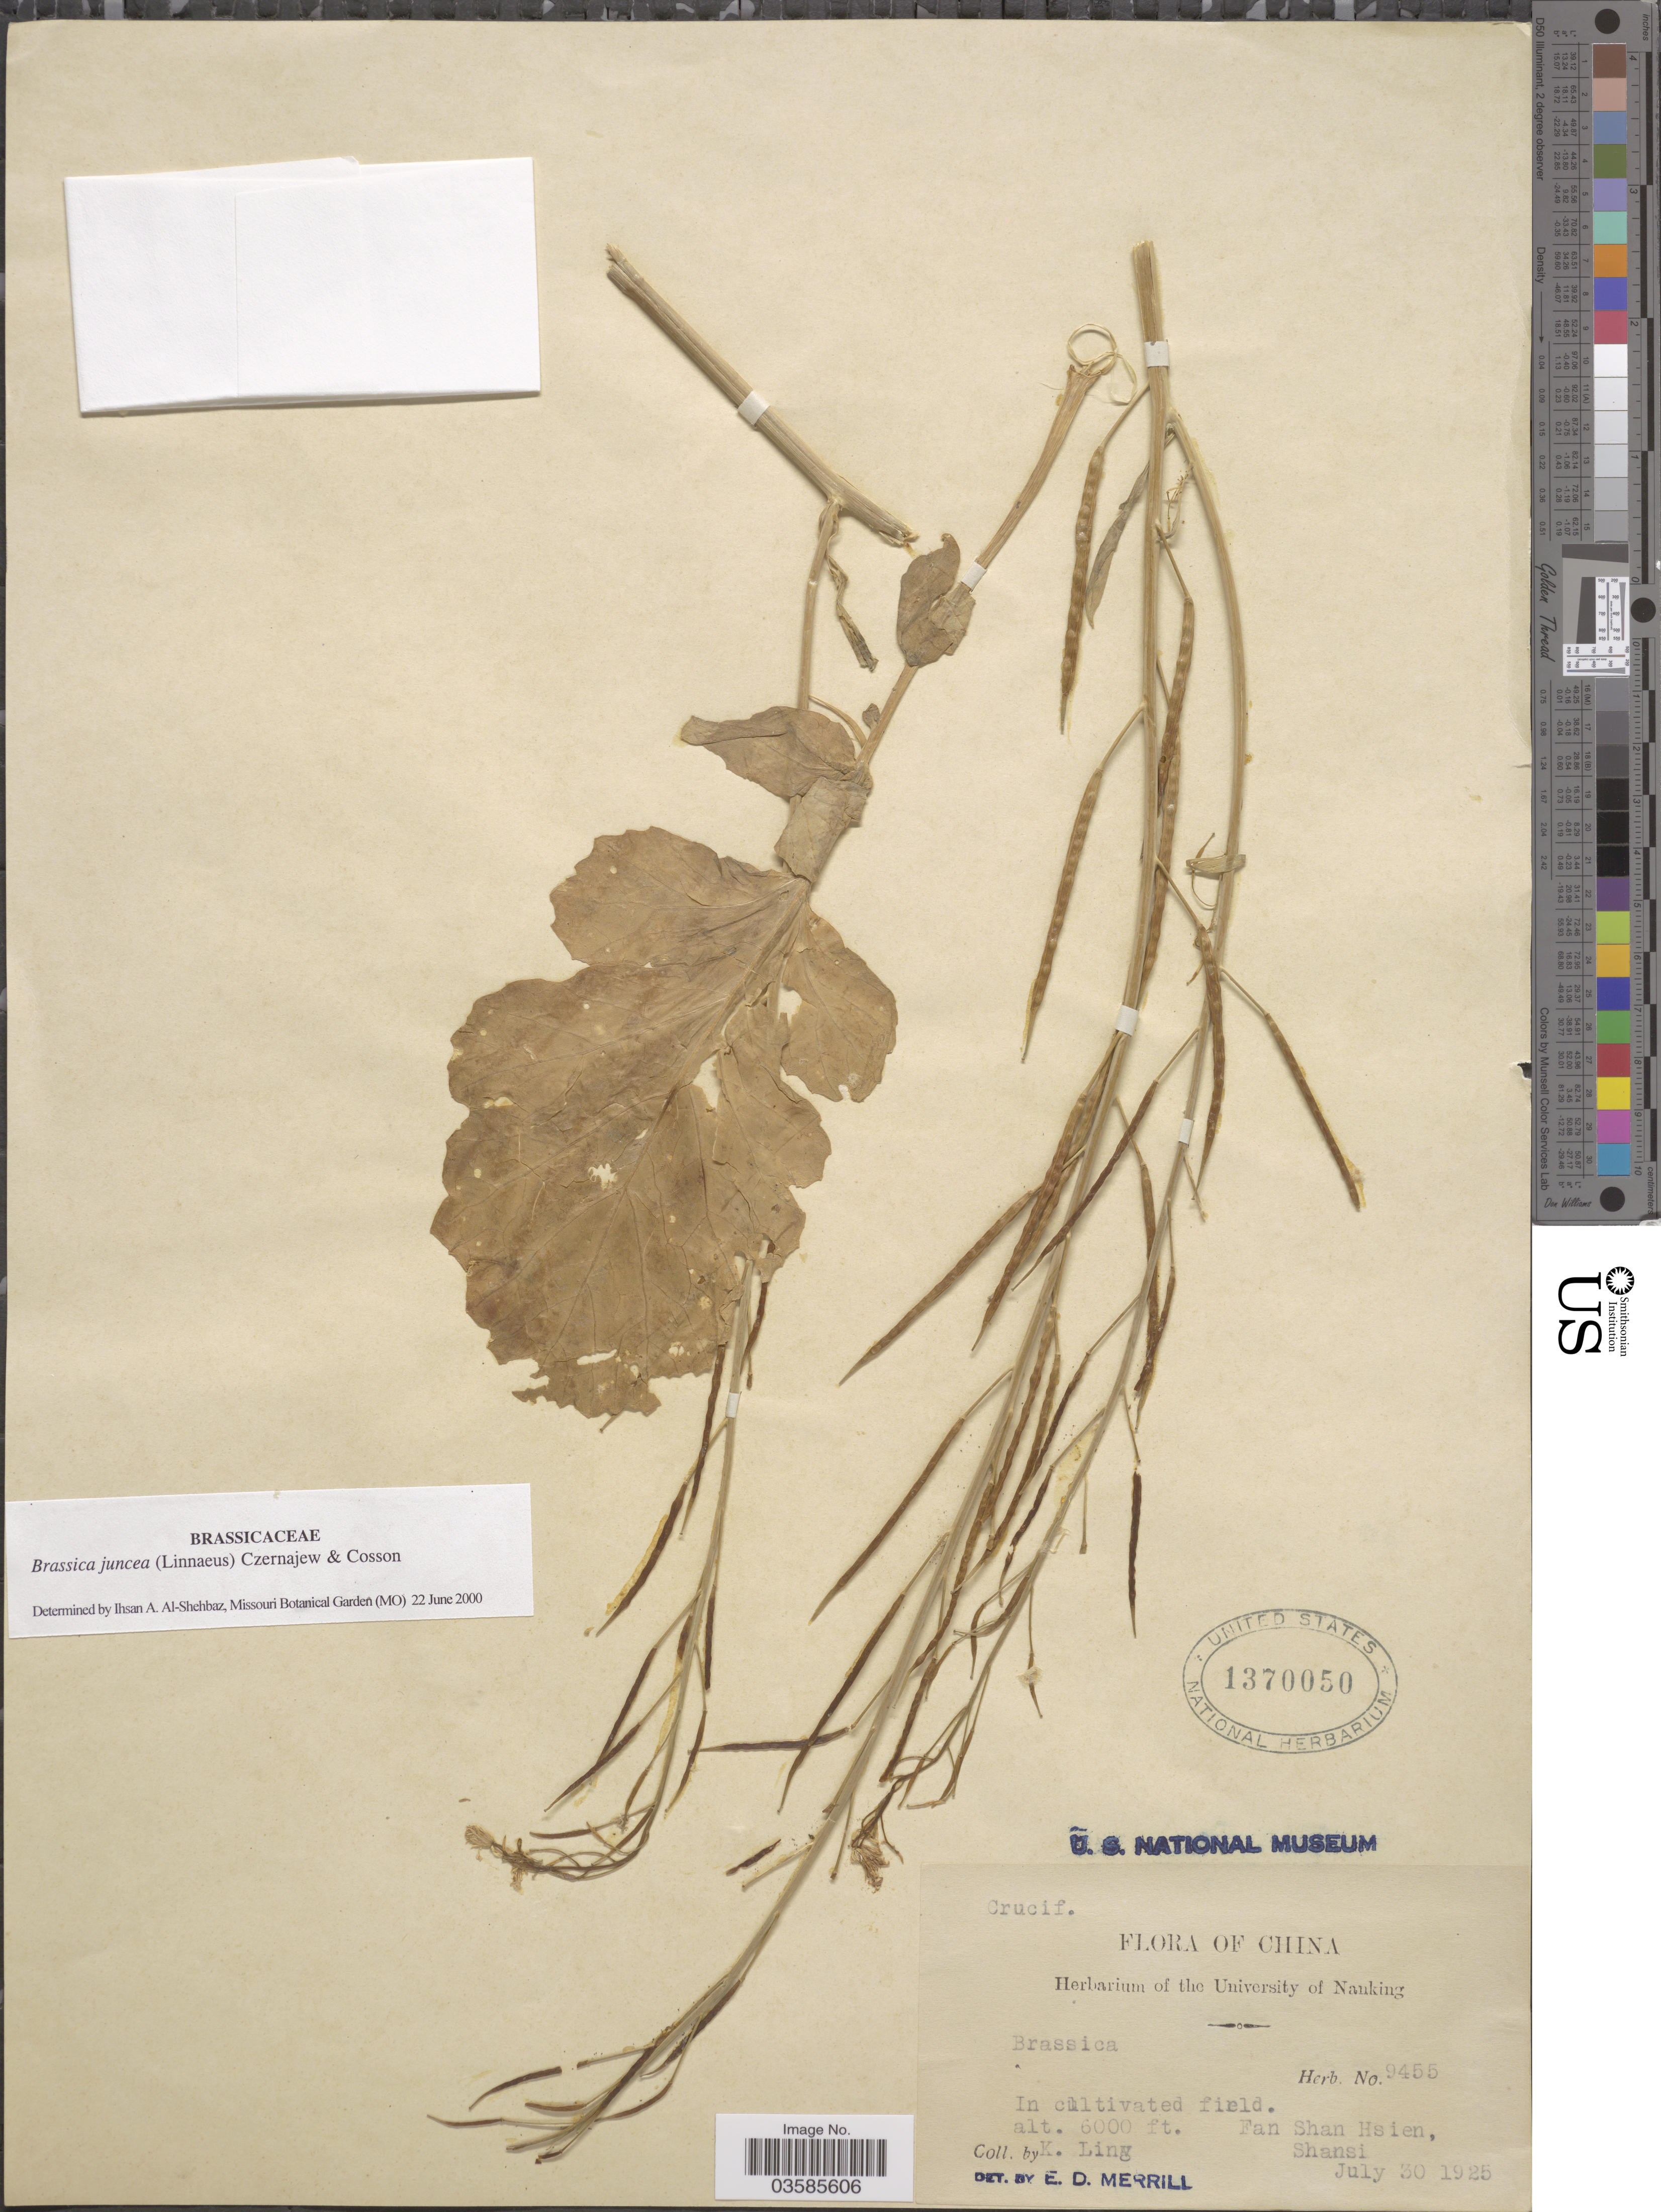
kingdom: Plantae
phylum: Tracheophyta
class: Magnoliopsida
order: Brassicales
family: Brassicaceae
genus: Brassica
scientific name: Brassica juncea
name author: (L.) Czern.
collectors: K. Ling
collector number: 9455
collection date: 1925-07-30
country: China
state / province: Shanxi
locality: Fan Shan Hsien, Shansi.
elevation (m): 1829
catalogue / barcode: US 1370050